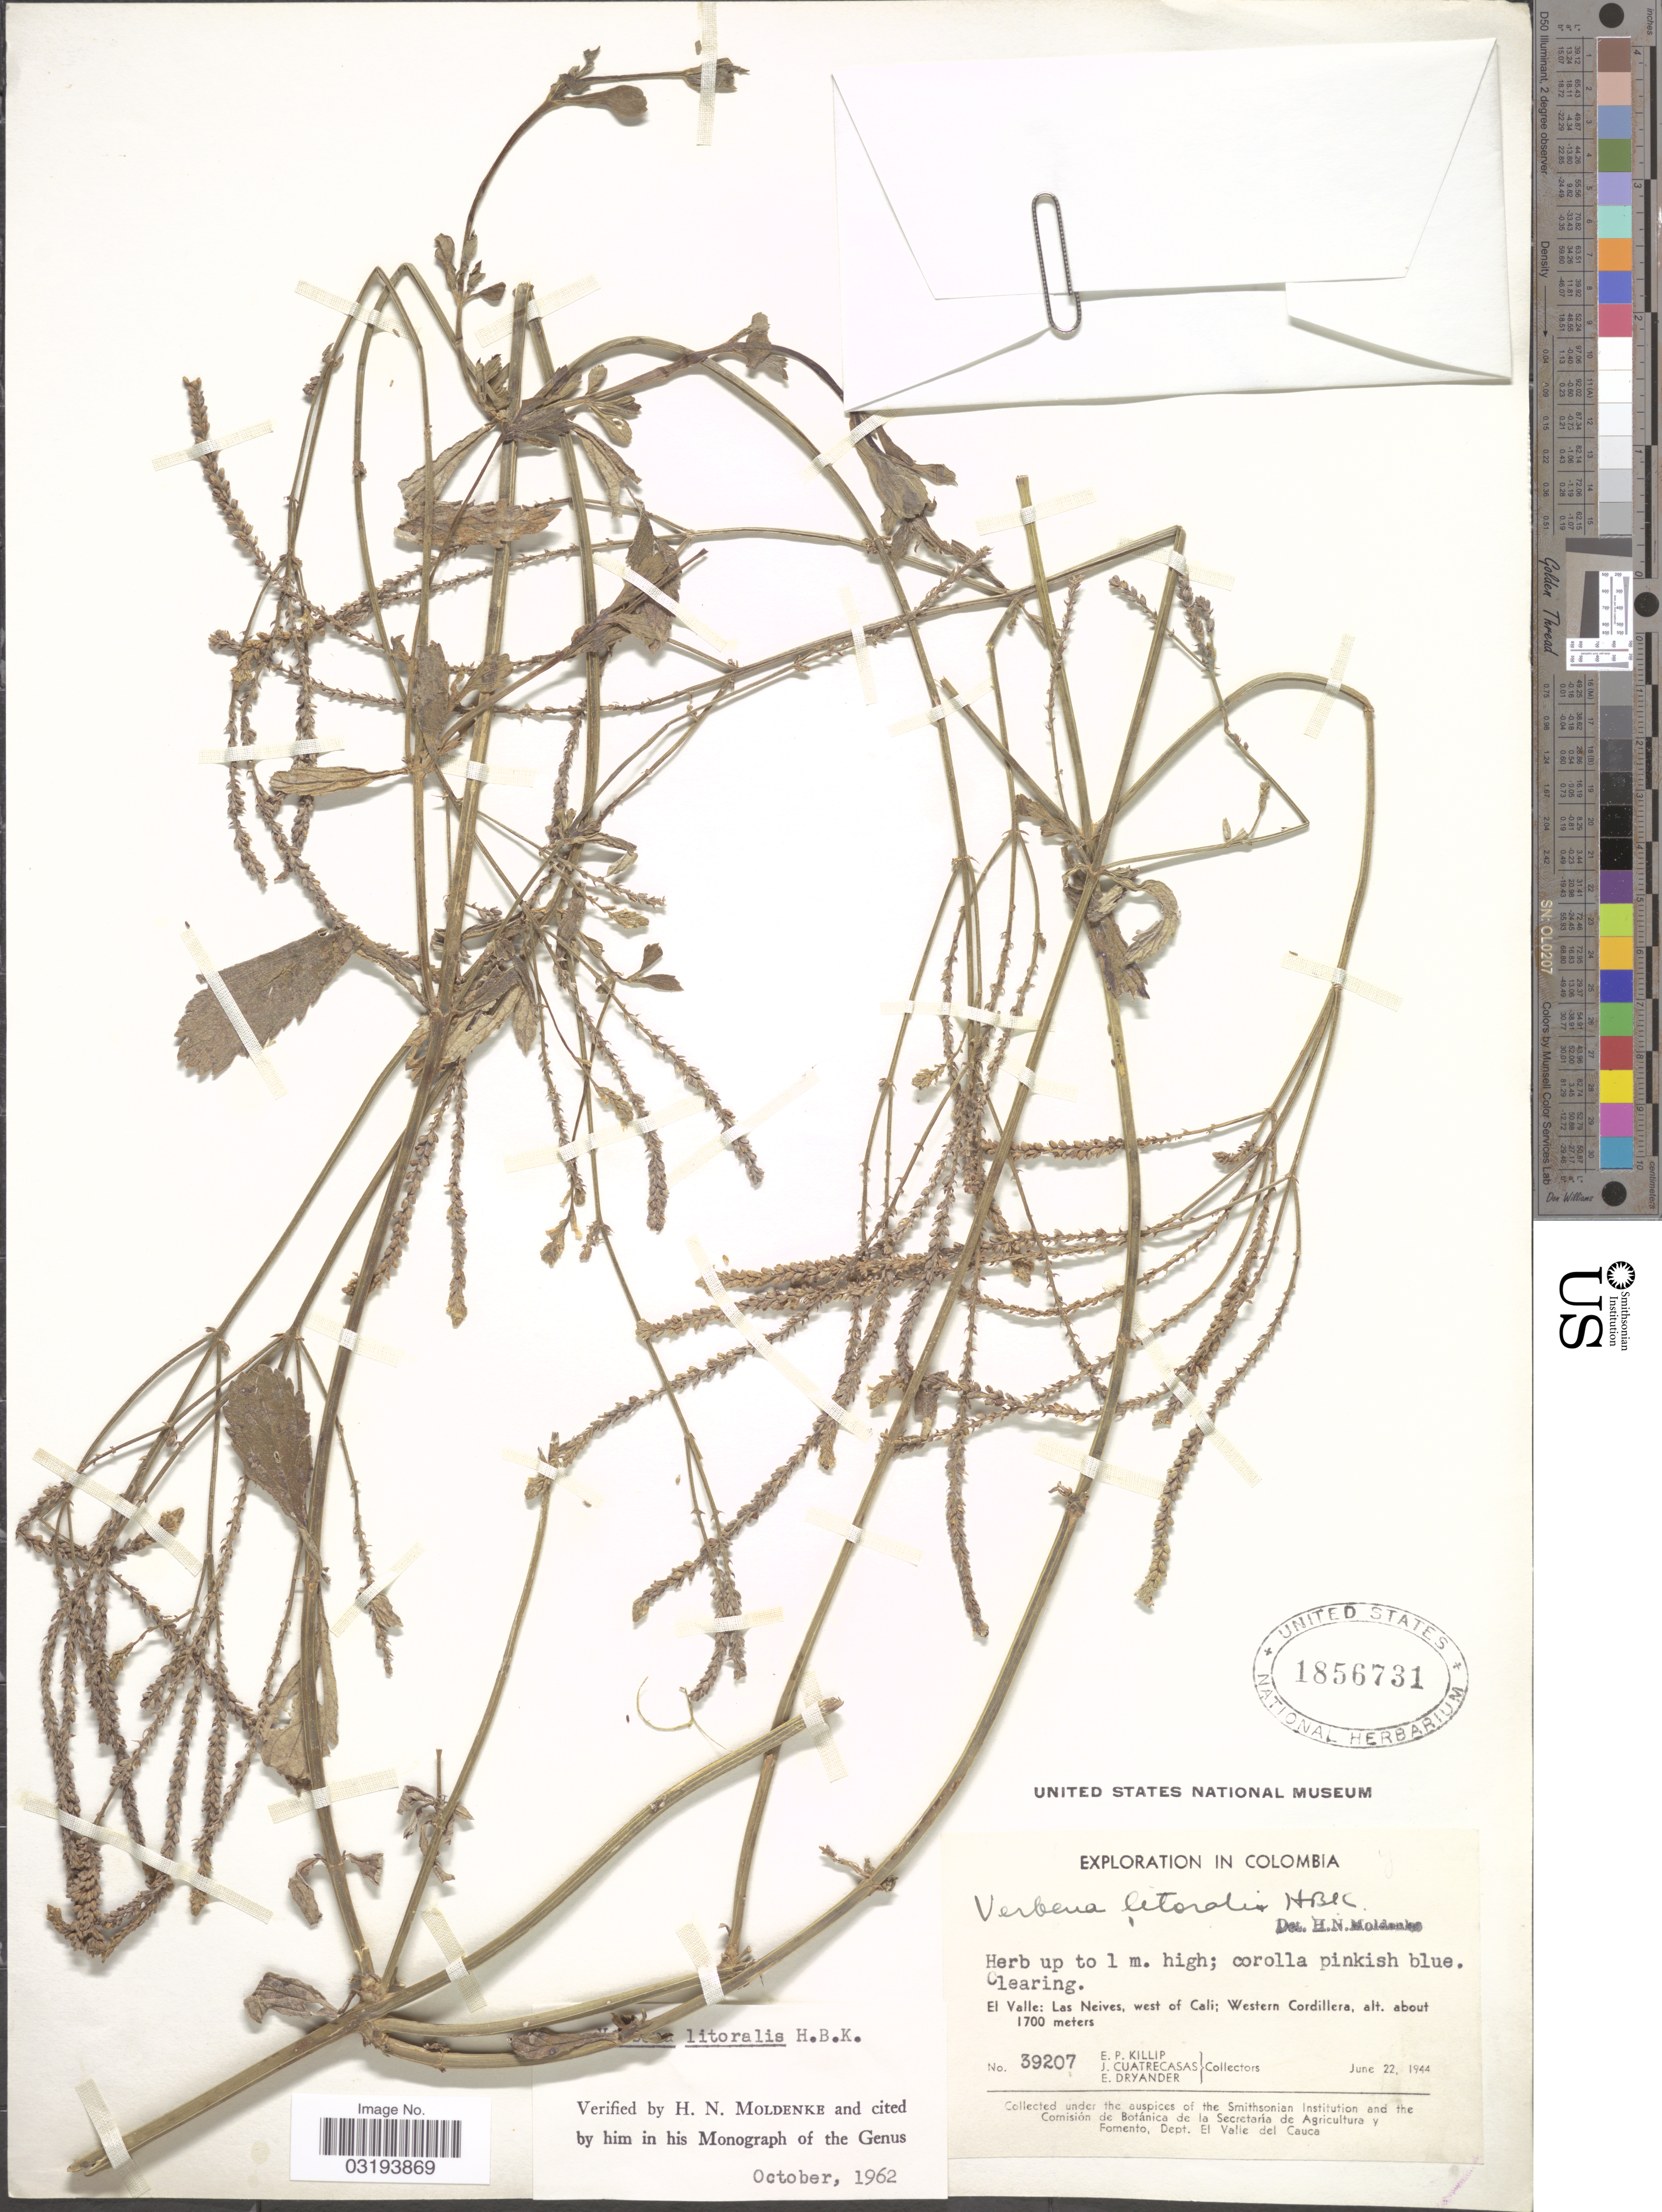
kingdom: Plantae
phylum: Tracheophyta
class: Magnoliopsida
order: Lamiales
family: Verbenaceae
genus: Verbena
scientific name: Verbena litoralis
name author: Kunth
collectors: E. P. Killip, J. Cuatrecasas & E. Dryander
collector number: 39207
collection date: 1944-06-22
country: Colombia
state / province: Valle del Cauca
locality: El Valle: Las Neives, west of Cali; Western Cordillera.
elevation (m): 1700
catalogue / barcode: US 1856731